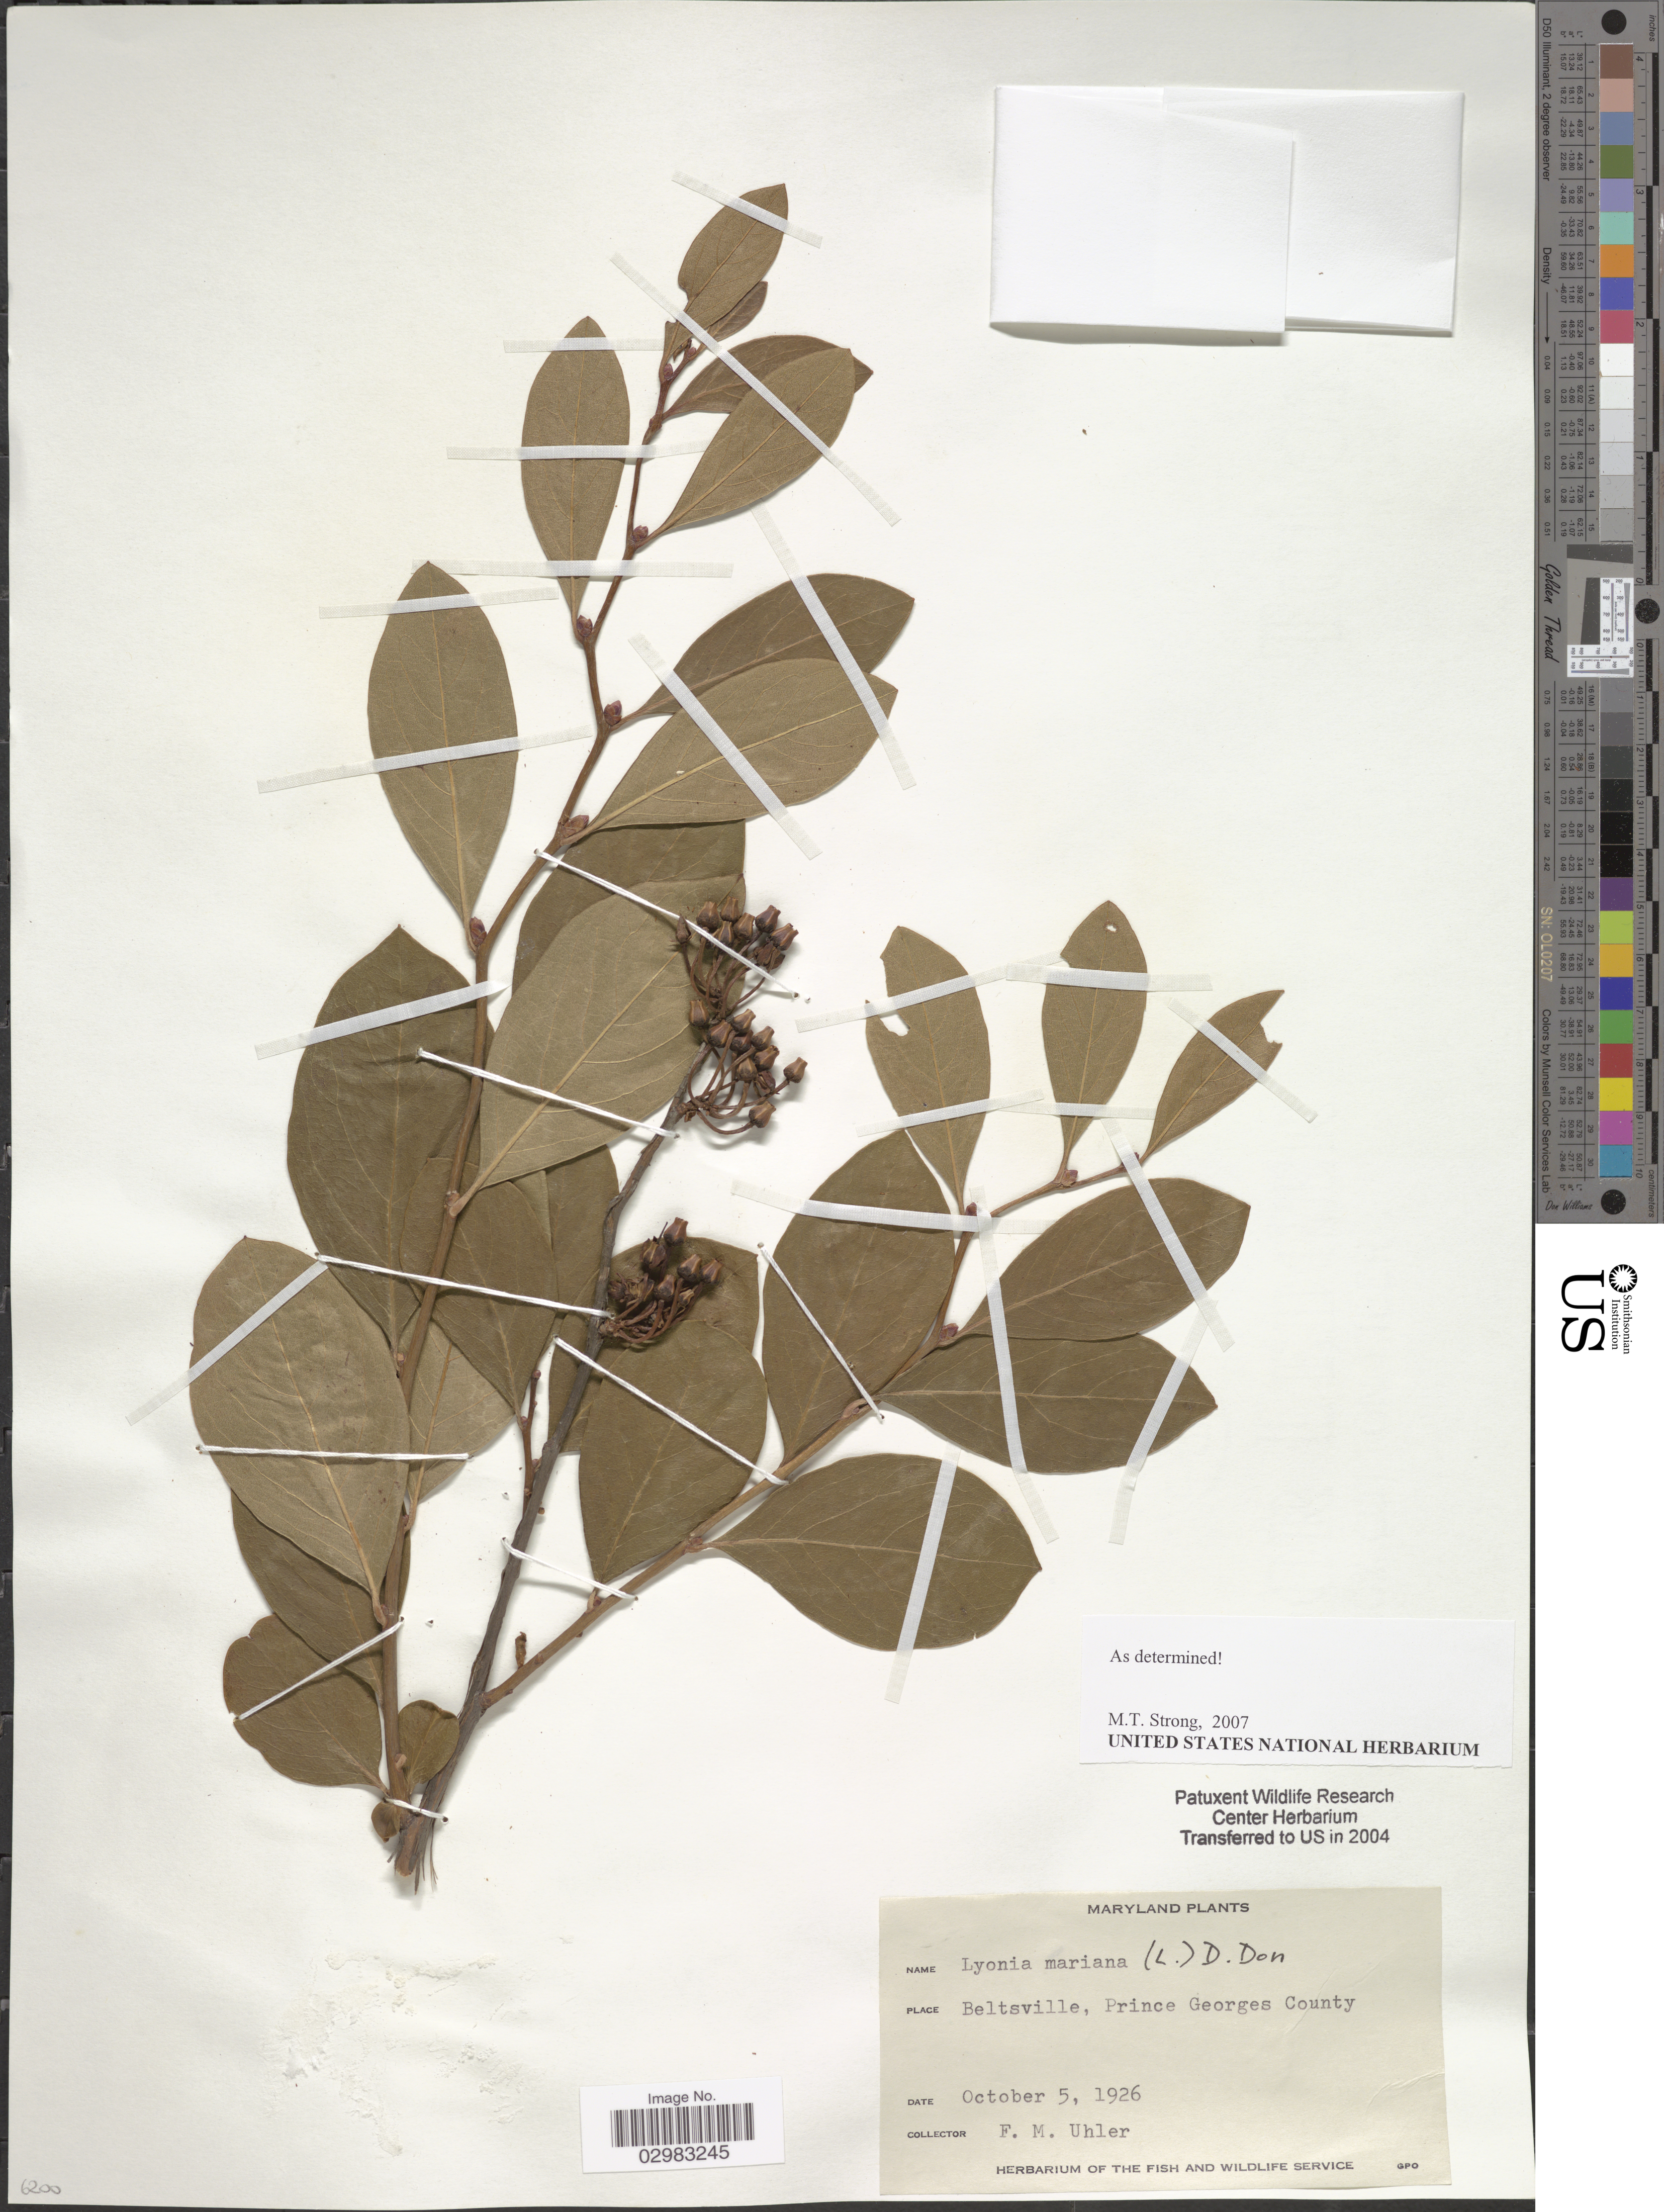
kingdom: Plantae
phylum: Tracheophyta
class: Magnoliopsida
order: Ericales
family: Ericaceae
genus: Lyonia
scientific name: Lyonia mariana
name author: (L.) D. Don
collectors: F. M. Uhler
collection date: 1926-10-05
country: United States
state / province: Maryland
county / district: Prince George's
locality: Beltsville, Prince Georges County.